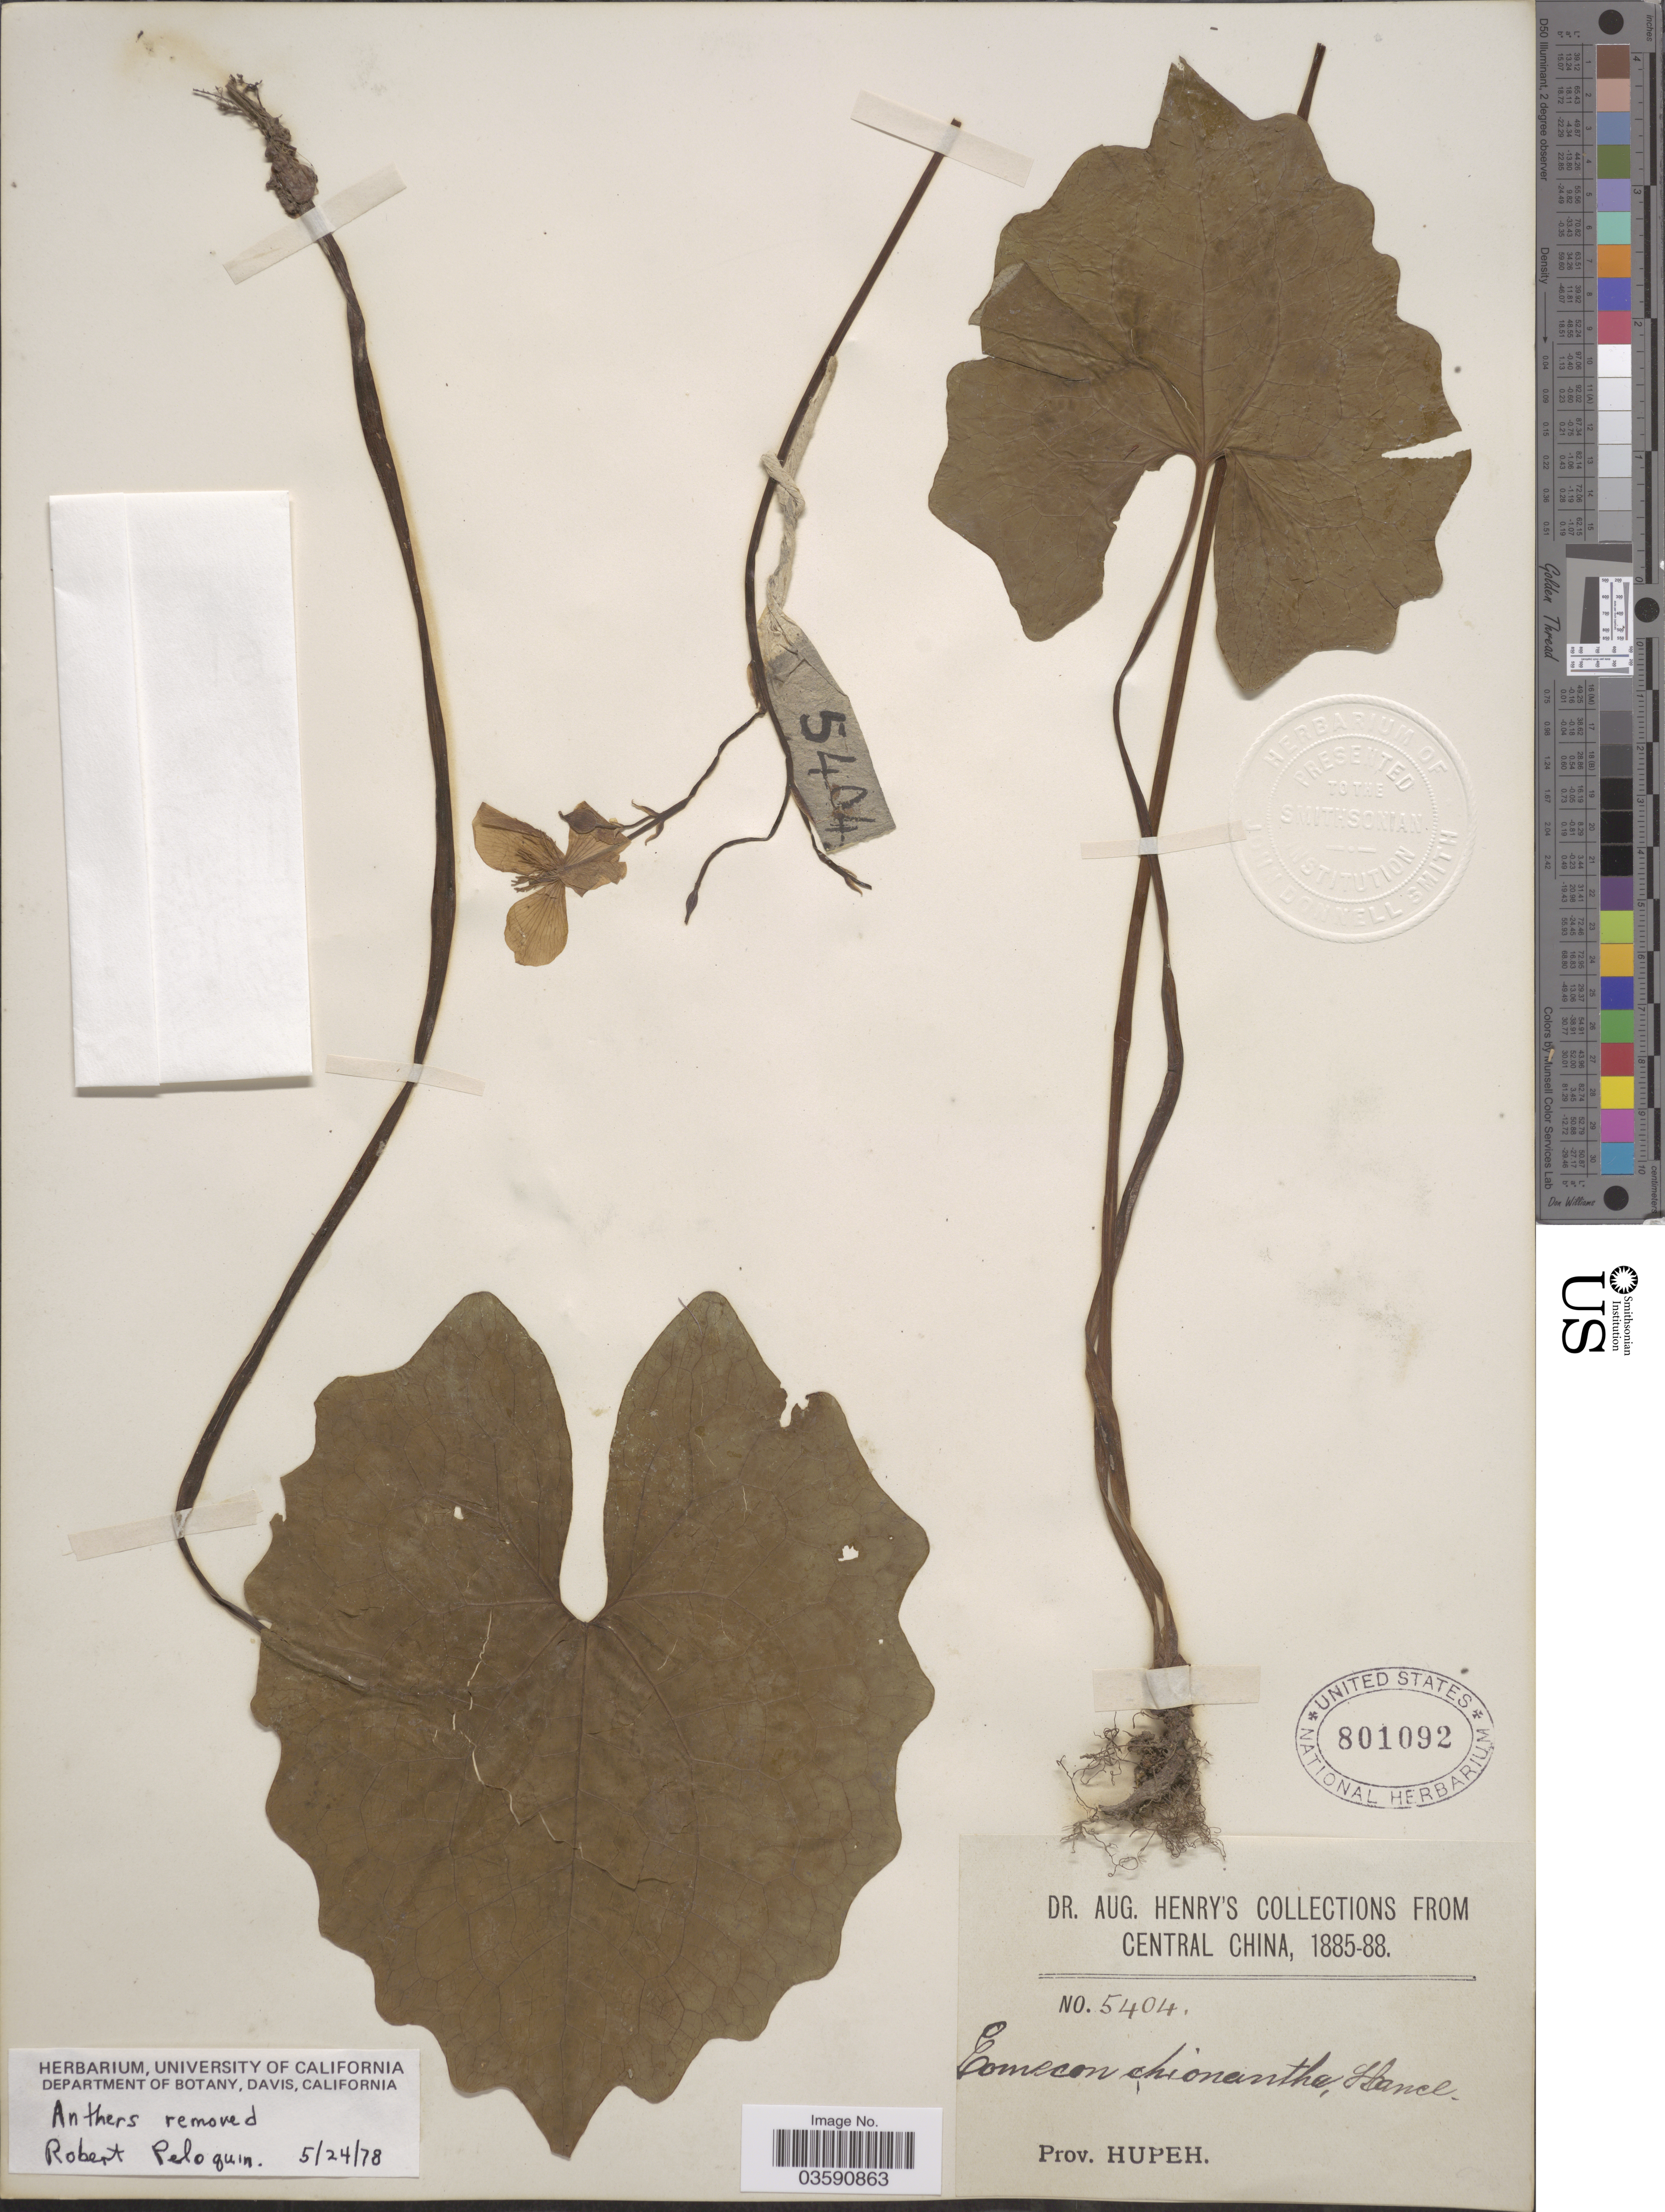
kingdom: Plantae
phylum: Tracheophyta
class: Magnoliopsida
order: Ranunculales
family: Papaveraceae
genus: Eomecon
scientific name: Eomecon chionantha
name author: Hance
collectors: A. Henry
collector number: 5404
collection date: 1885/1888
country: China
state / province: Hubei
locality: Central China. Prov. Hupeh.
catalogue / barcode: US 801092